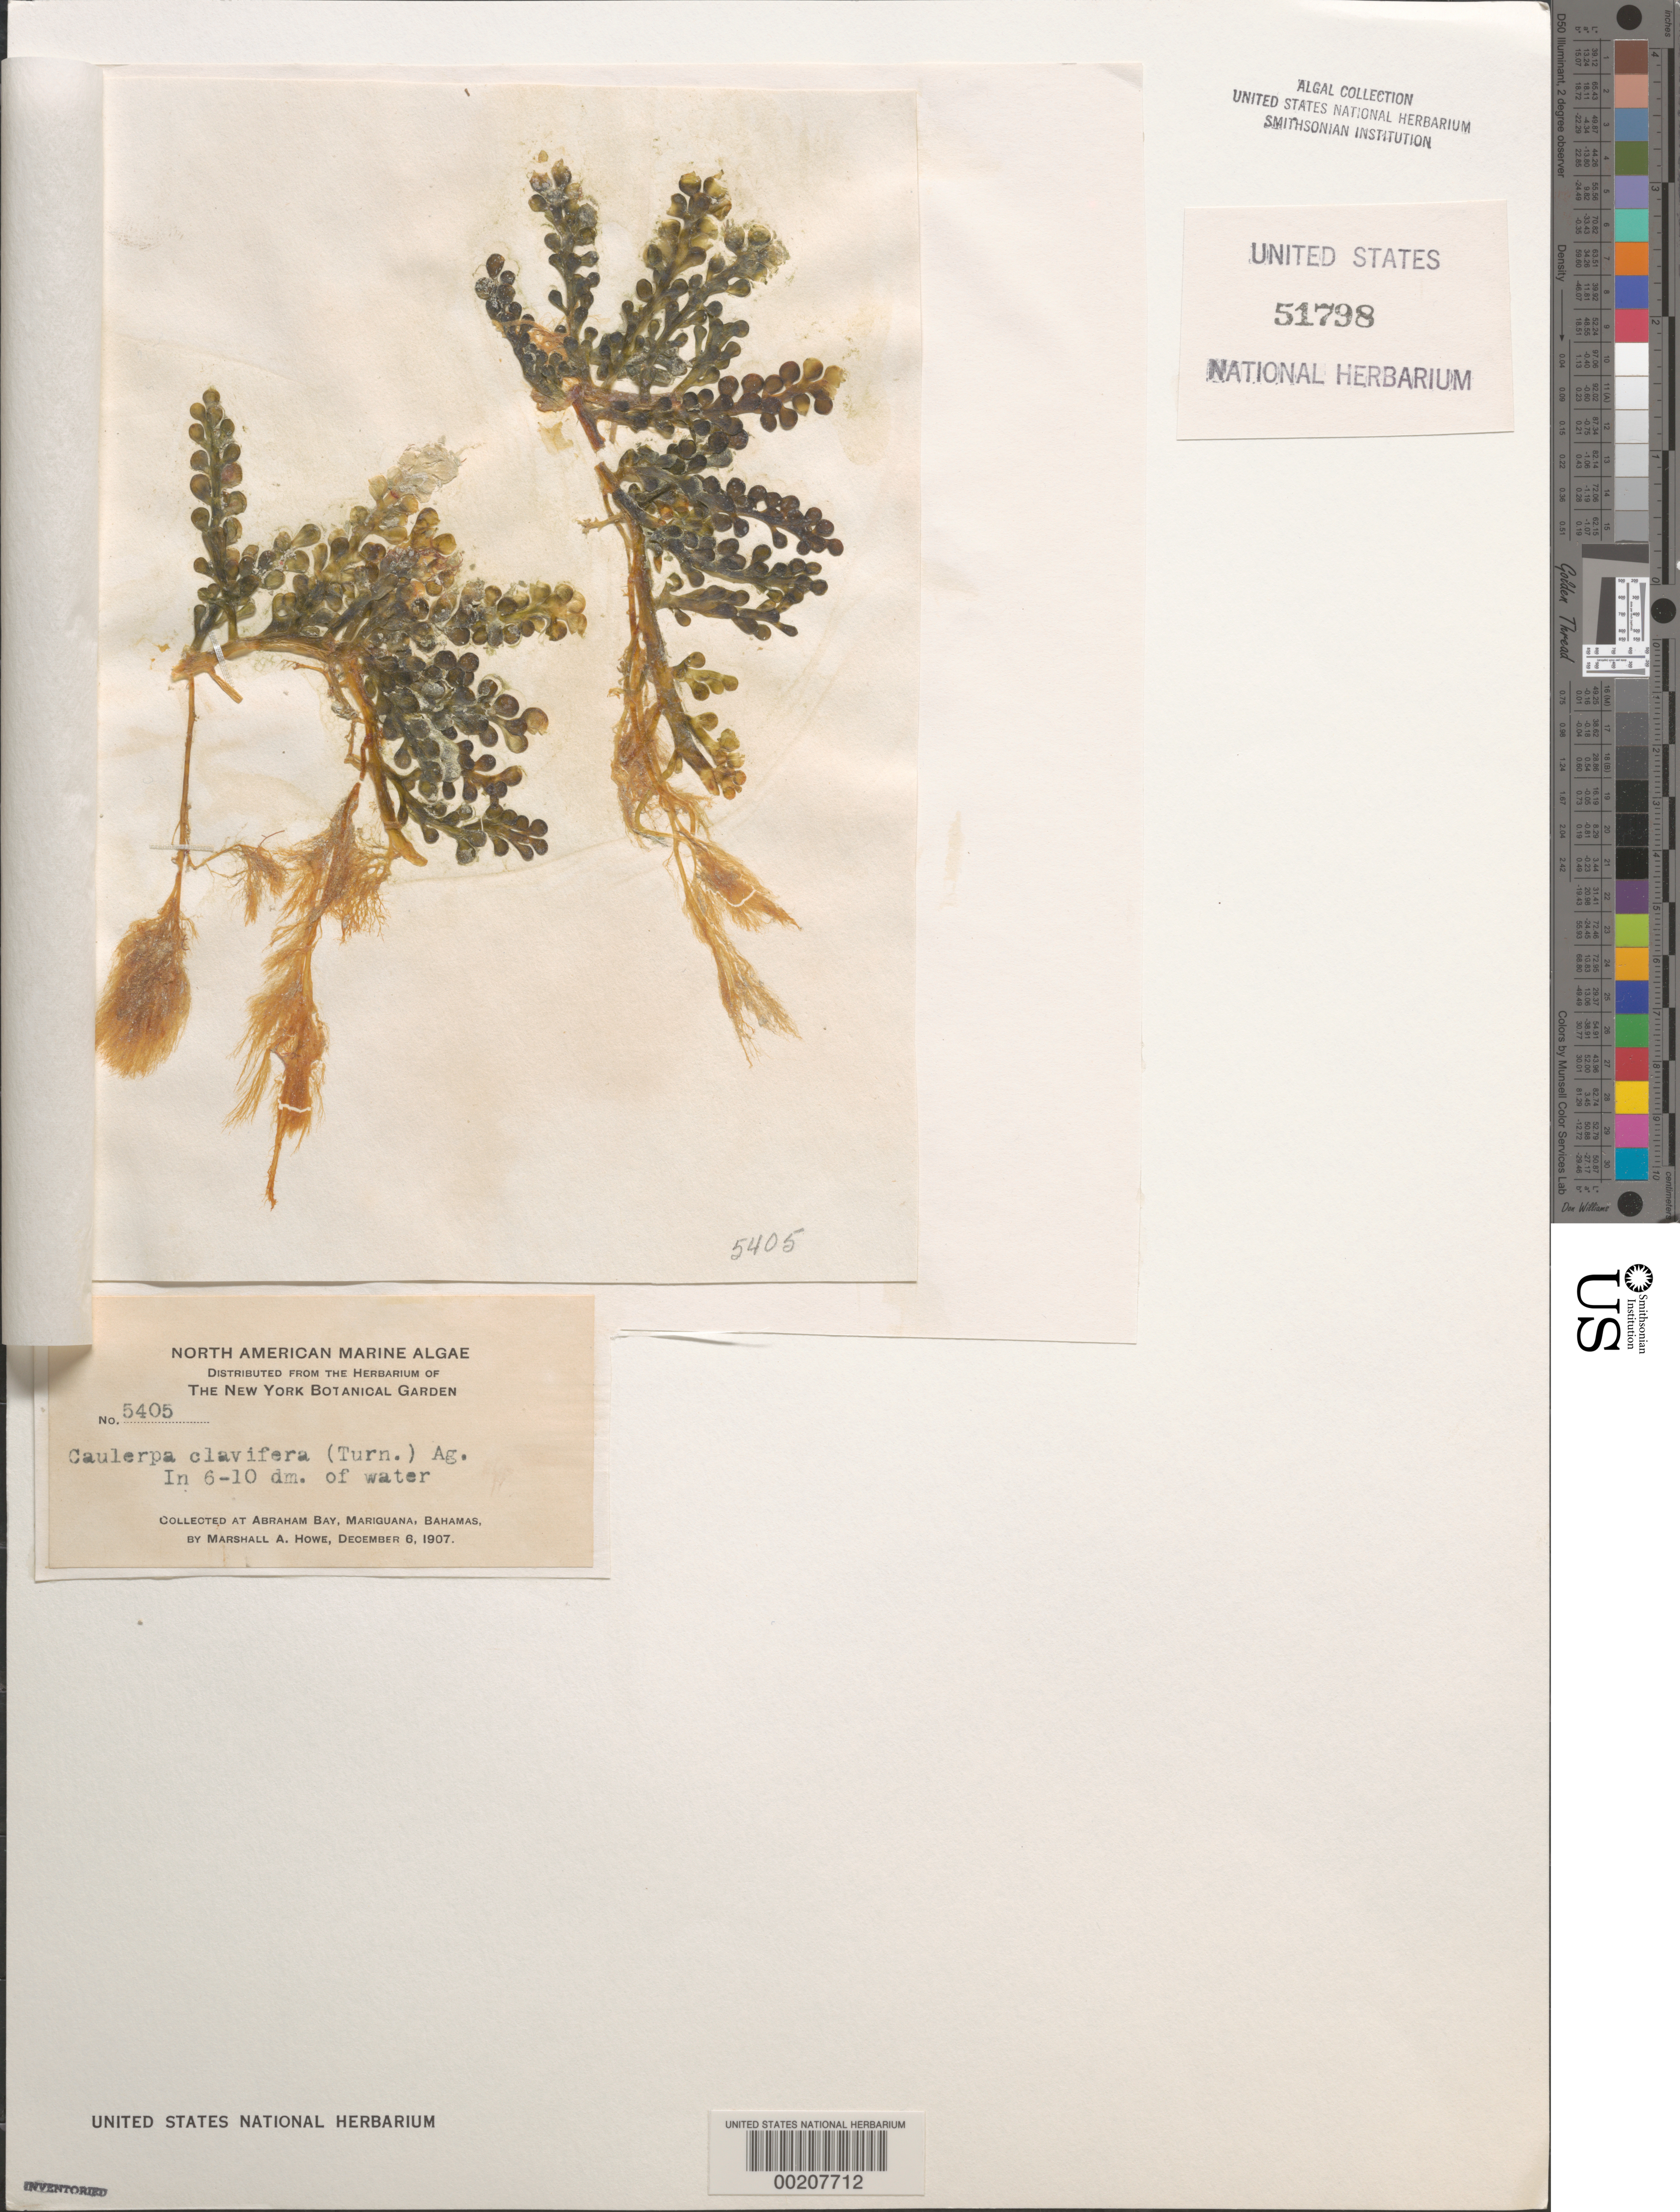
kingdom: Plantae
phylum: Chlorophyta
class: Ulvophyceae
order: Bryopsidales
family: Caulerpaceae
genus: Caulerpa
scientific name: Caulerpa racemosa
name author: (Forssk.) J. Agardh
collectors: M. A. Howe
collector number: MAH 5405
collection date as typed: December 6, 1907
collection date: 1907-12-06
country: Bahamas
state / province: Mayaguana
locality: Abraham bay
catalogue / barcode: US 51798